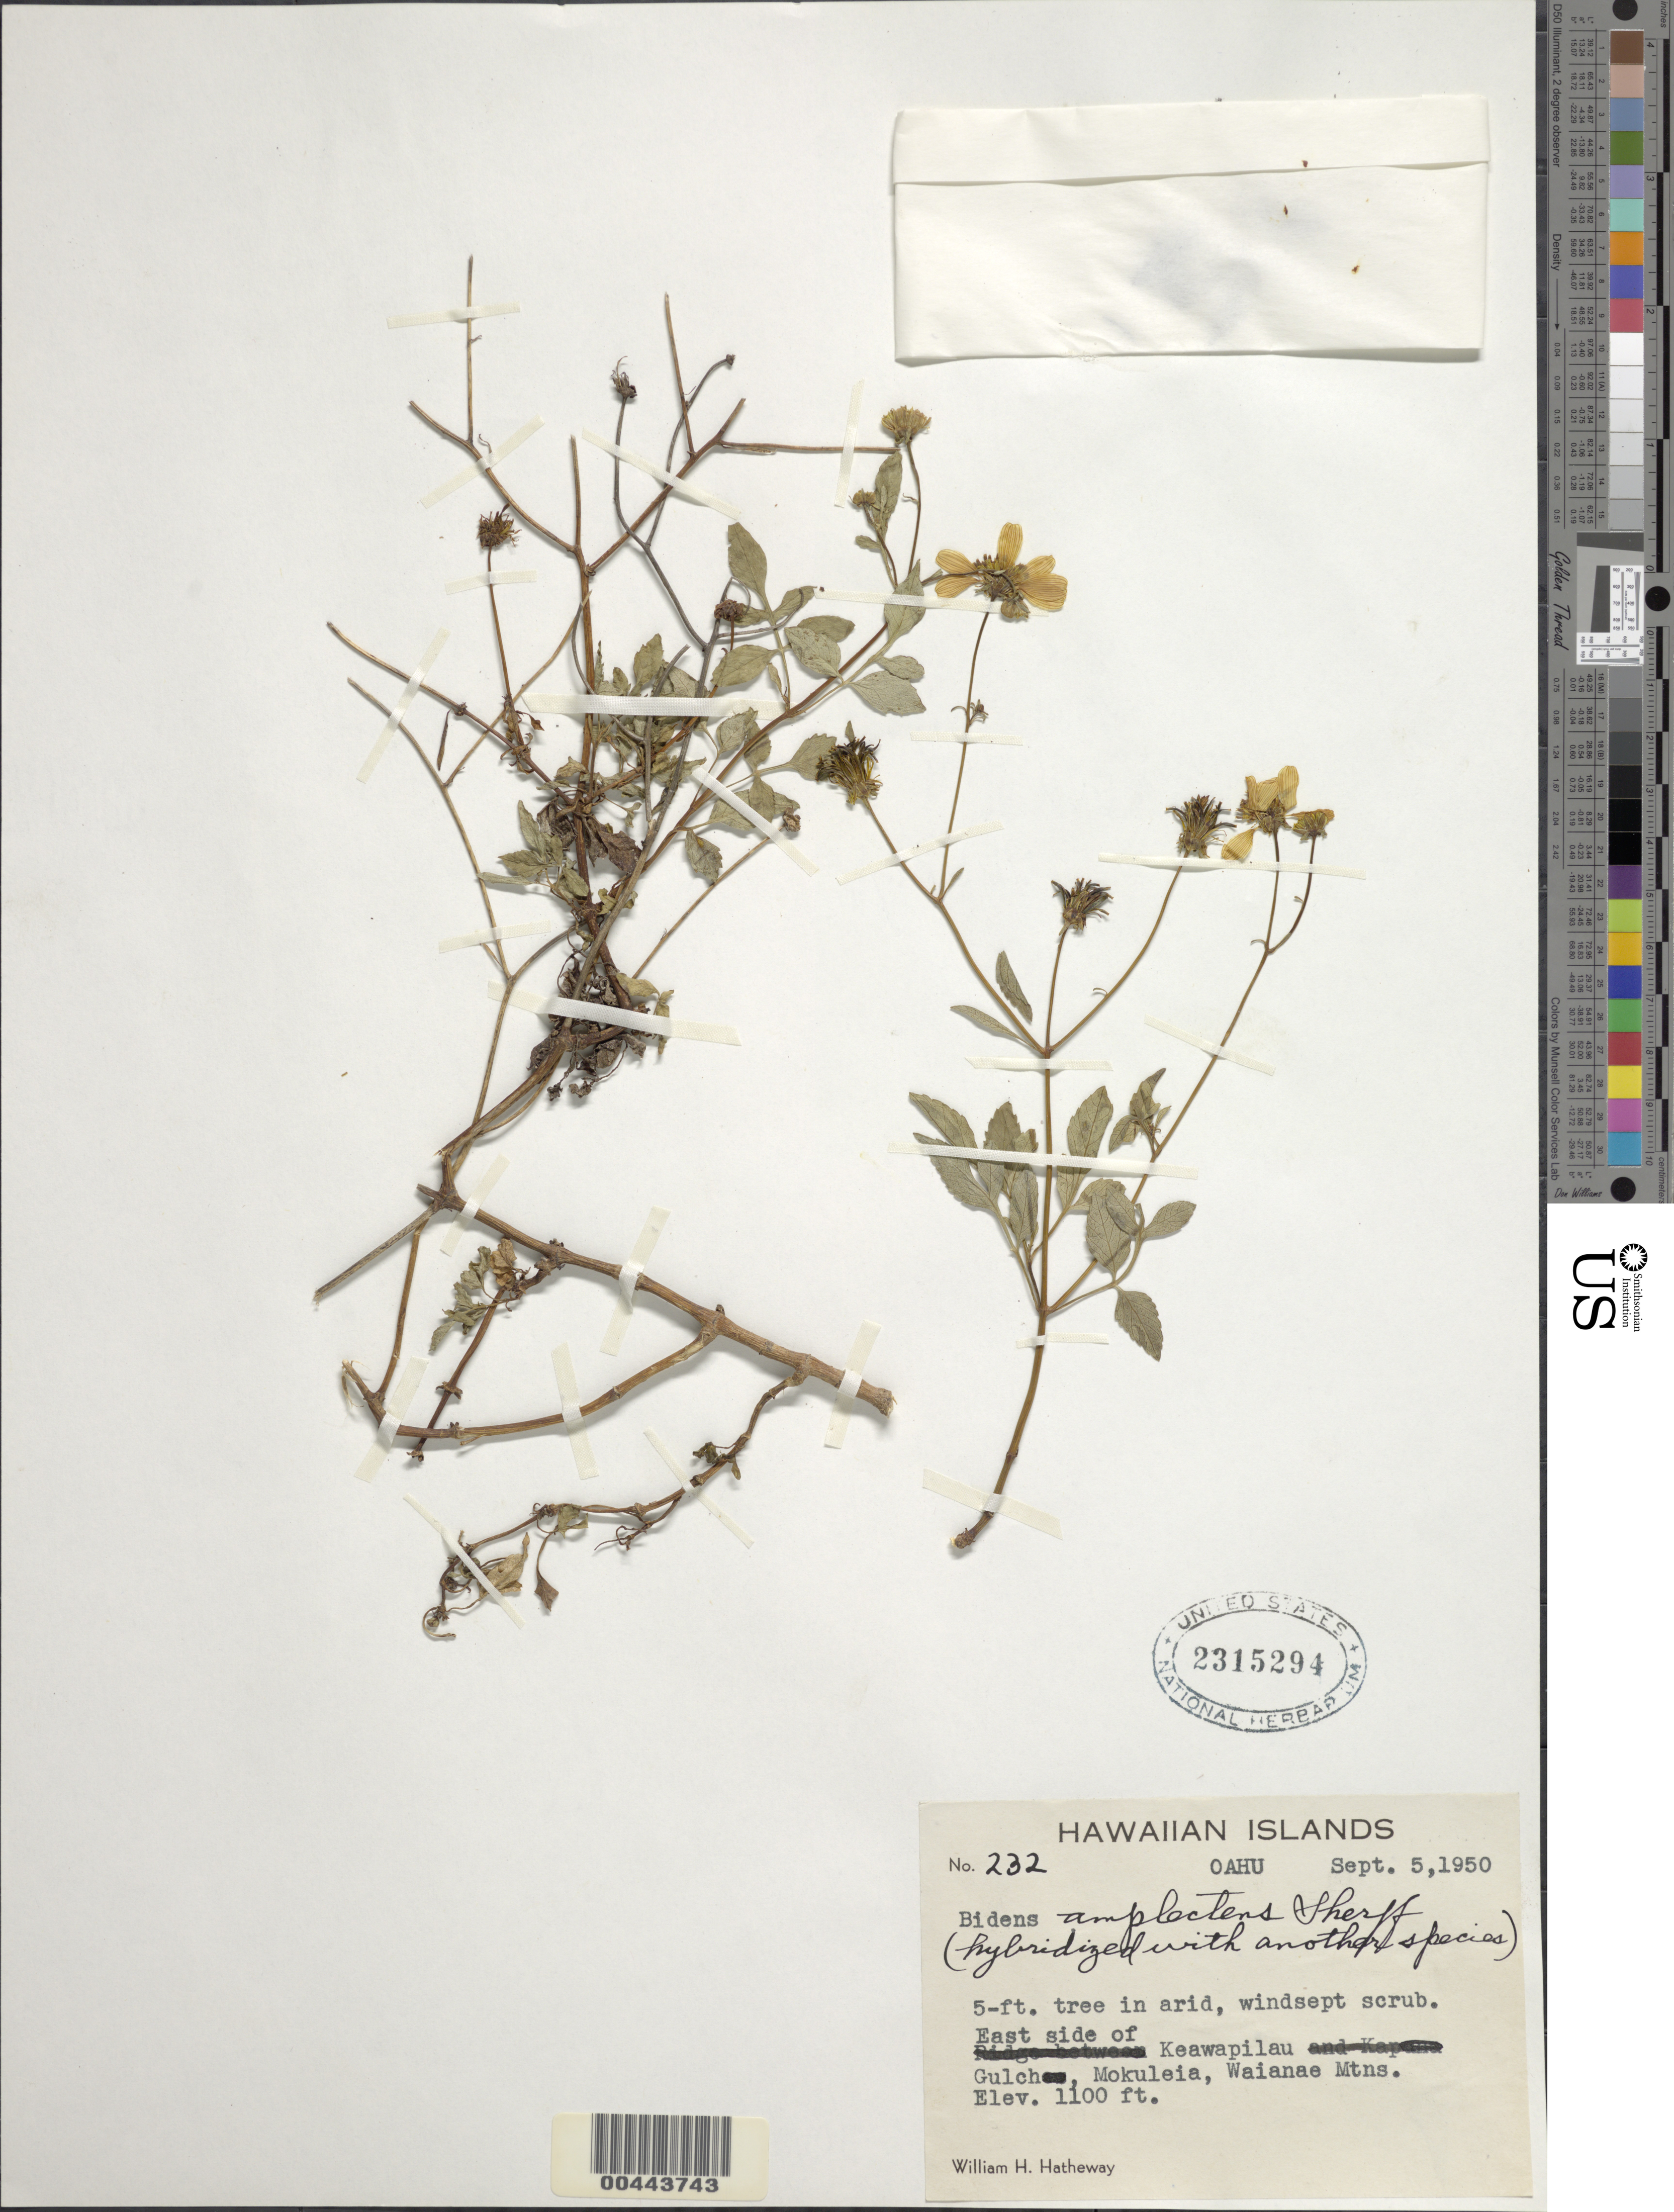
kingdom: Plantae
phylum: Tracheophyta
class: Magnoliopsida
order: Asterales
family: Asteraceae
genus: Bidens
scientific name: Bidens amplectens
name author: Sherff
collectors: W. H. Hatheway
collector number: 232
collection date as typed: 5 Sep 1950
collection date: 1950-09-05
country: United States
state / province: Hawaii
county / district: Honolulu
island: Oahu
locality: E side of Keawapilau Gulch, Mokuleia, Waianae Mountains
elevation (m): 335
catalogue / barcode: US 2315294